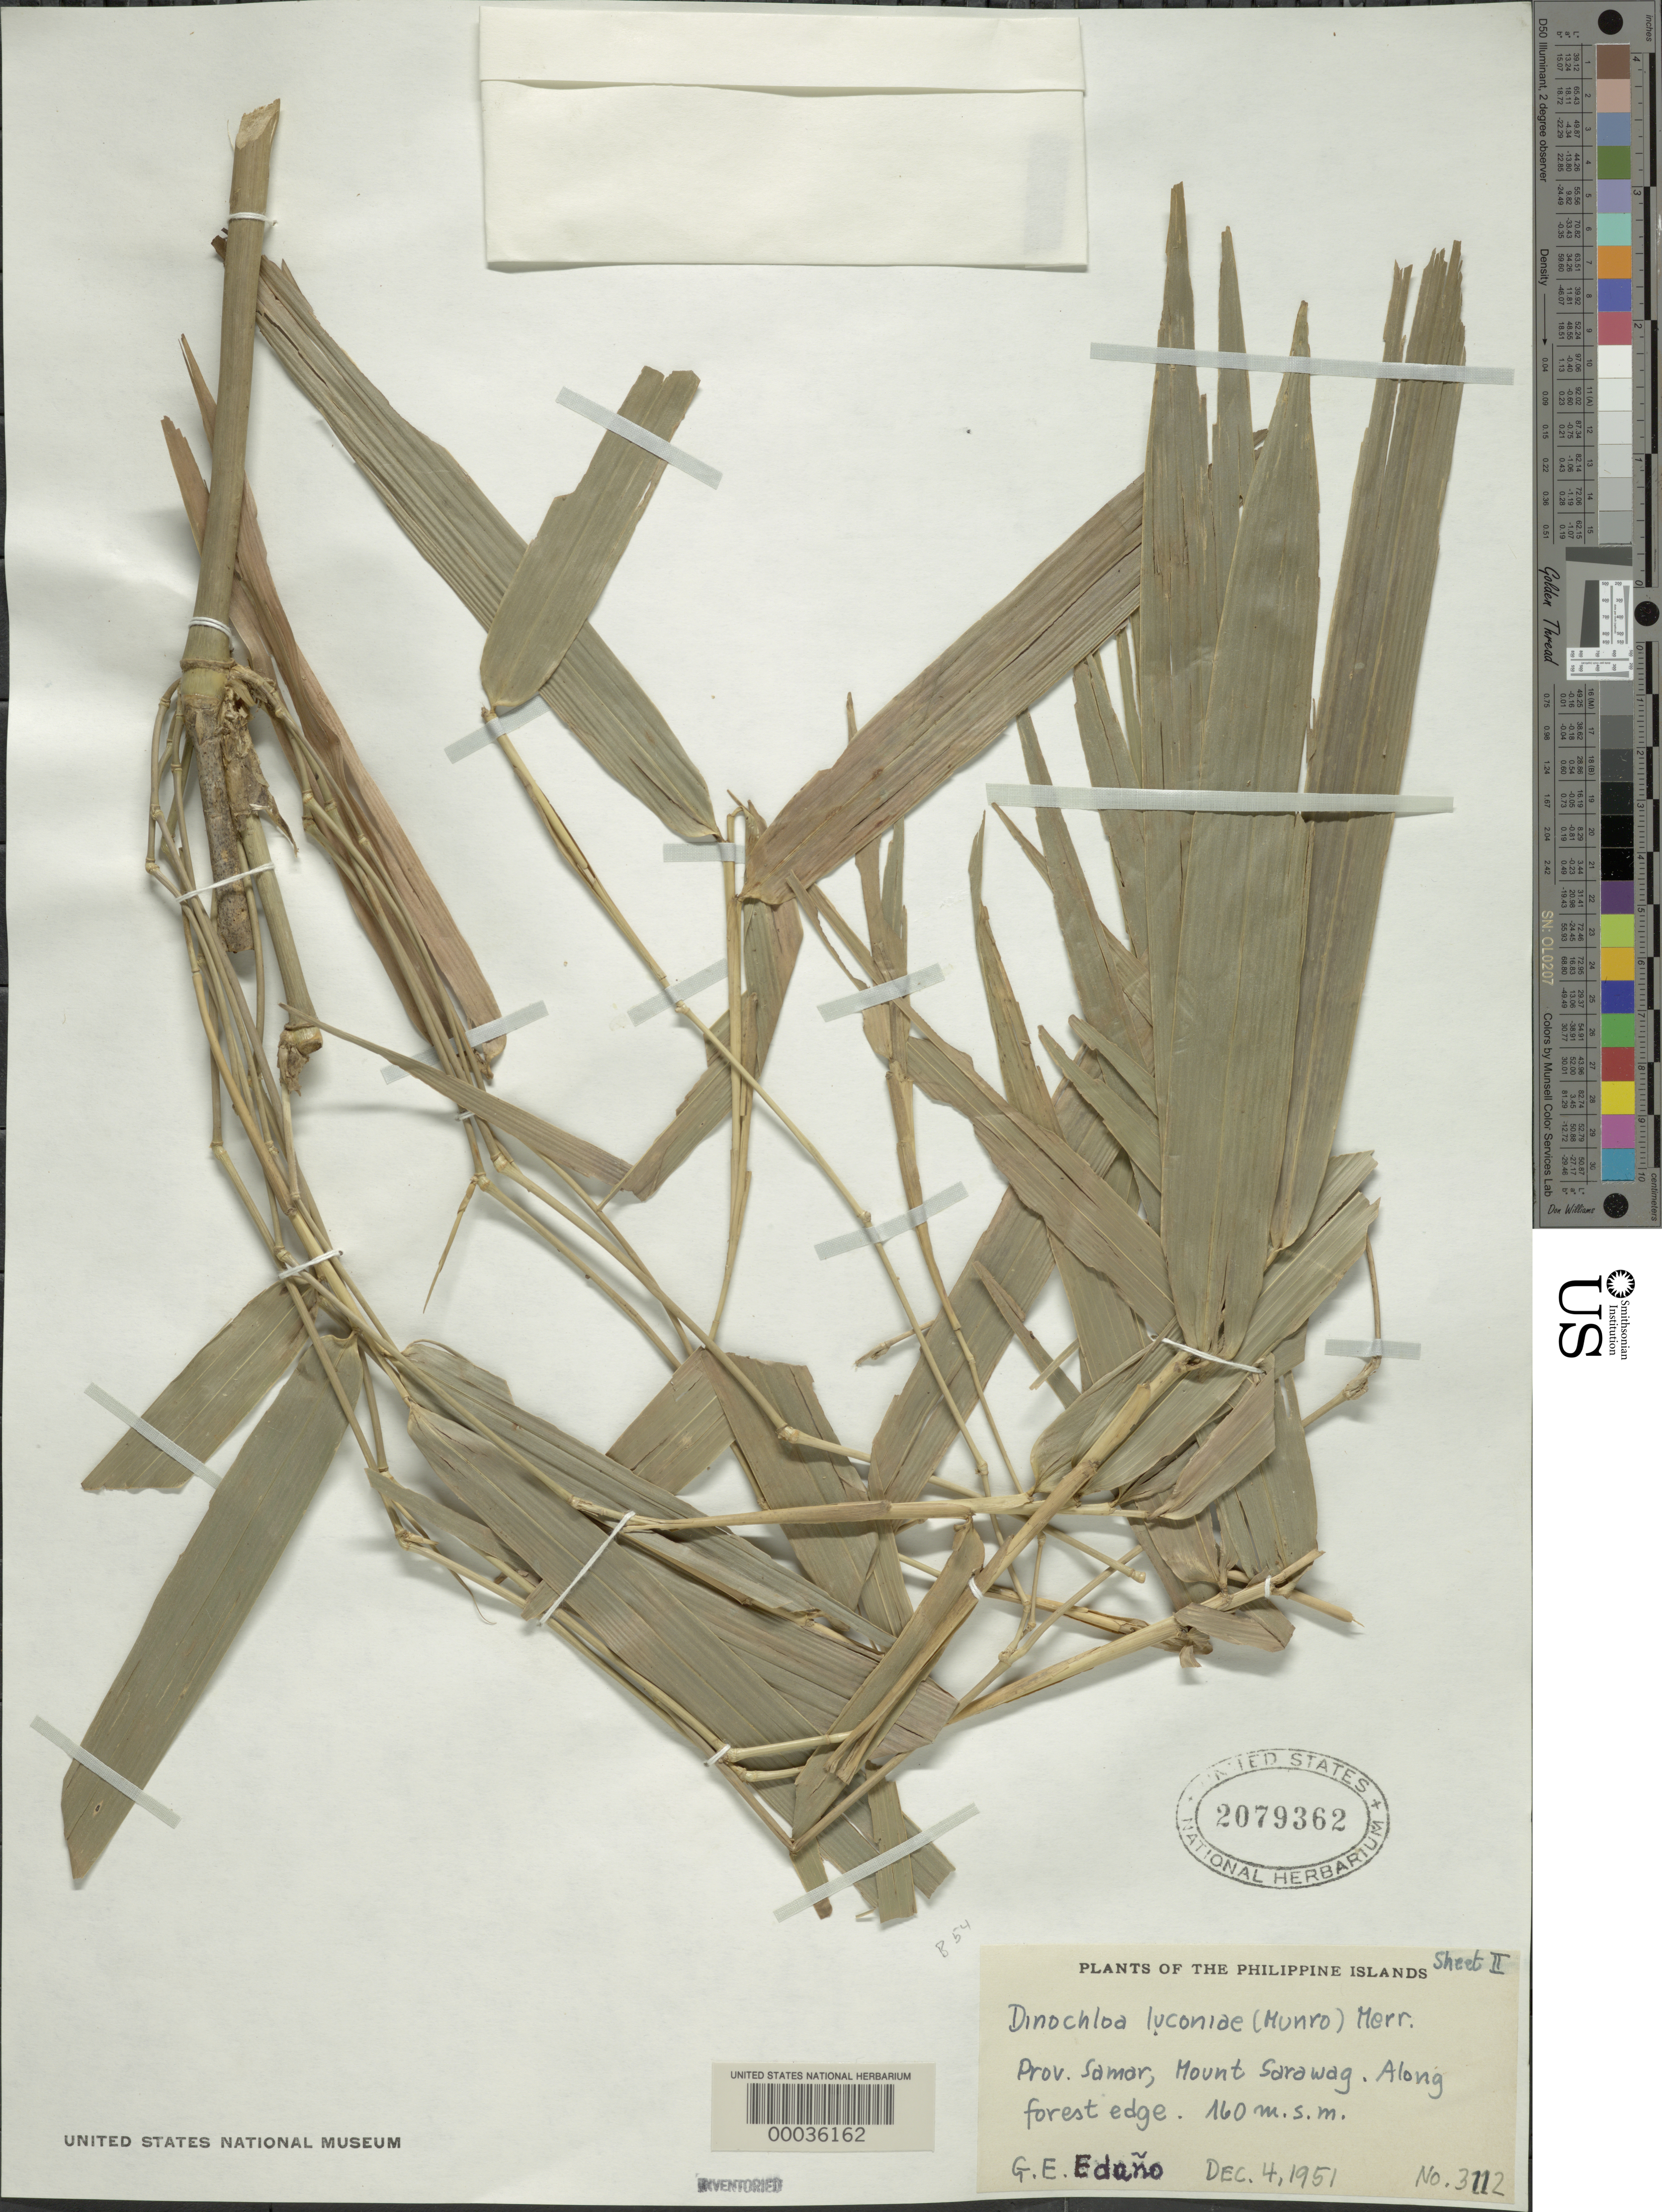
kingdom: Plantae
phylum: Tracheophyta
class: Liliopsida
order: Poales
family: Poaceae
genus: Dinochloa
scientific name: Dinochloa luconiae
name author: (Munro) Merr.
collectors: G. E. Edaño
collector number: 3112 / Pnh 15314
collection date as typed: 04 Dec 1951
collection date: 1951-12-04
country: Philippines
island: Samar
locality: Mount sarawag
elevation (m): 160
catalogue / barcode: US 2079362